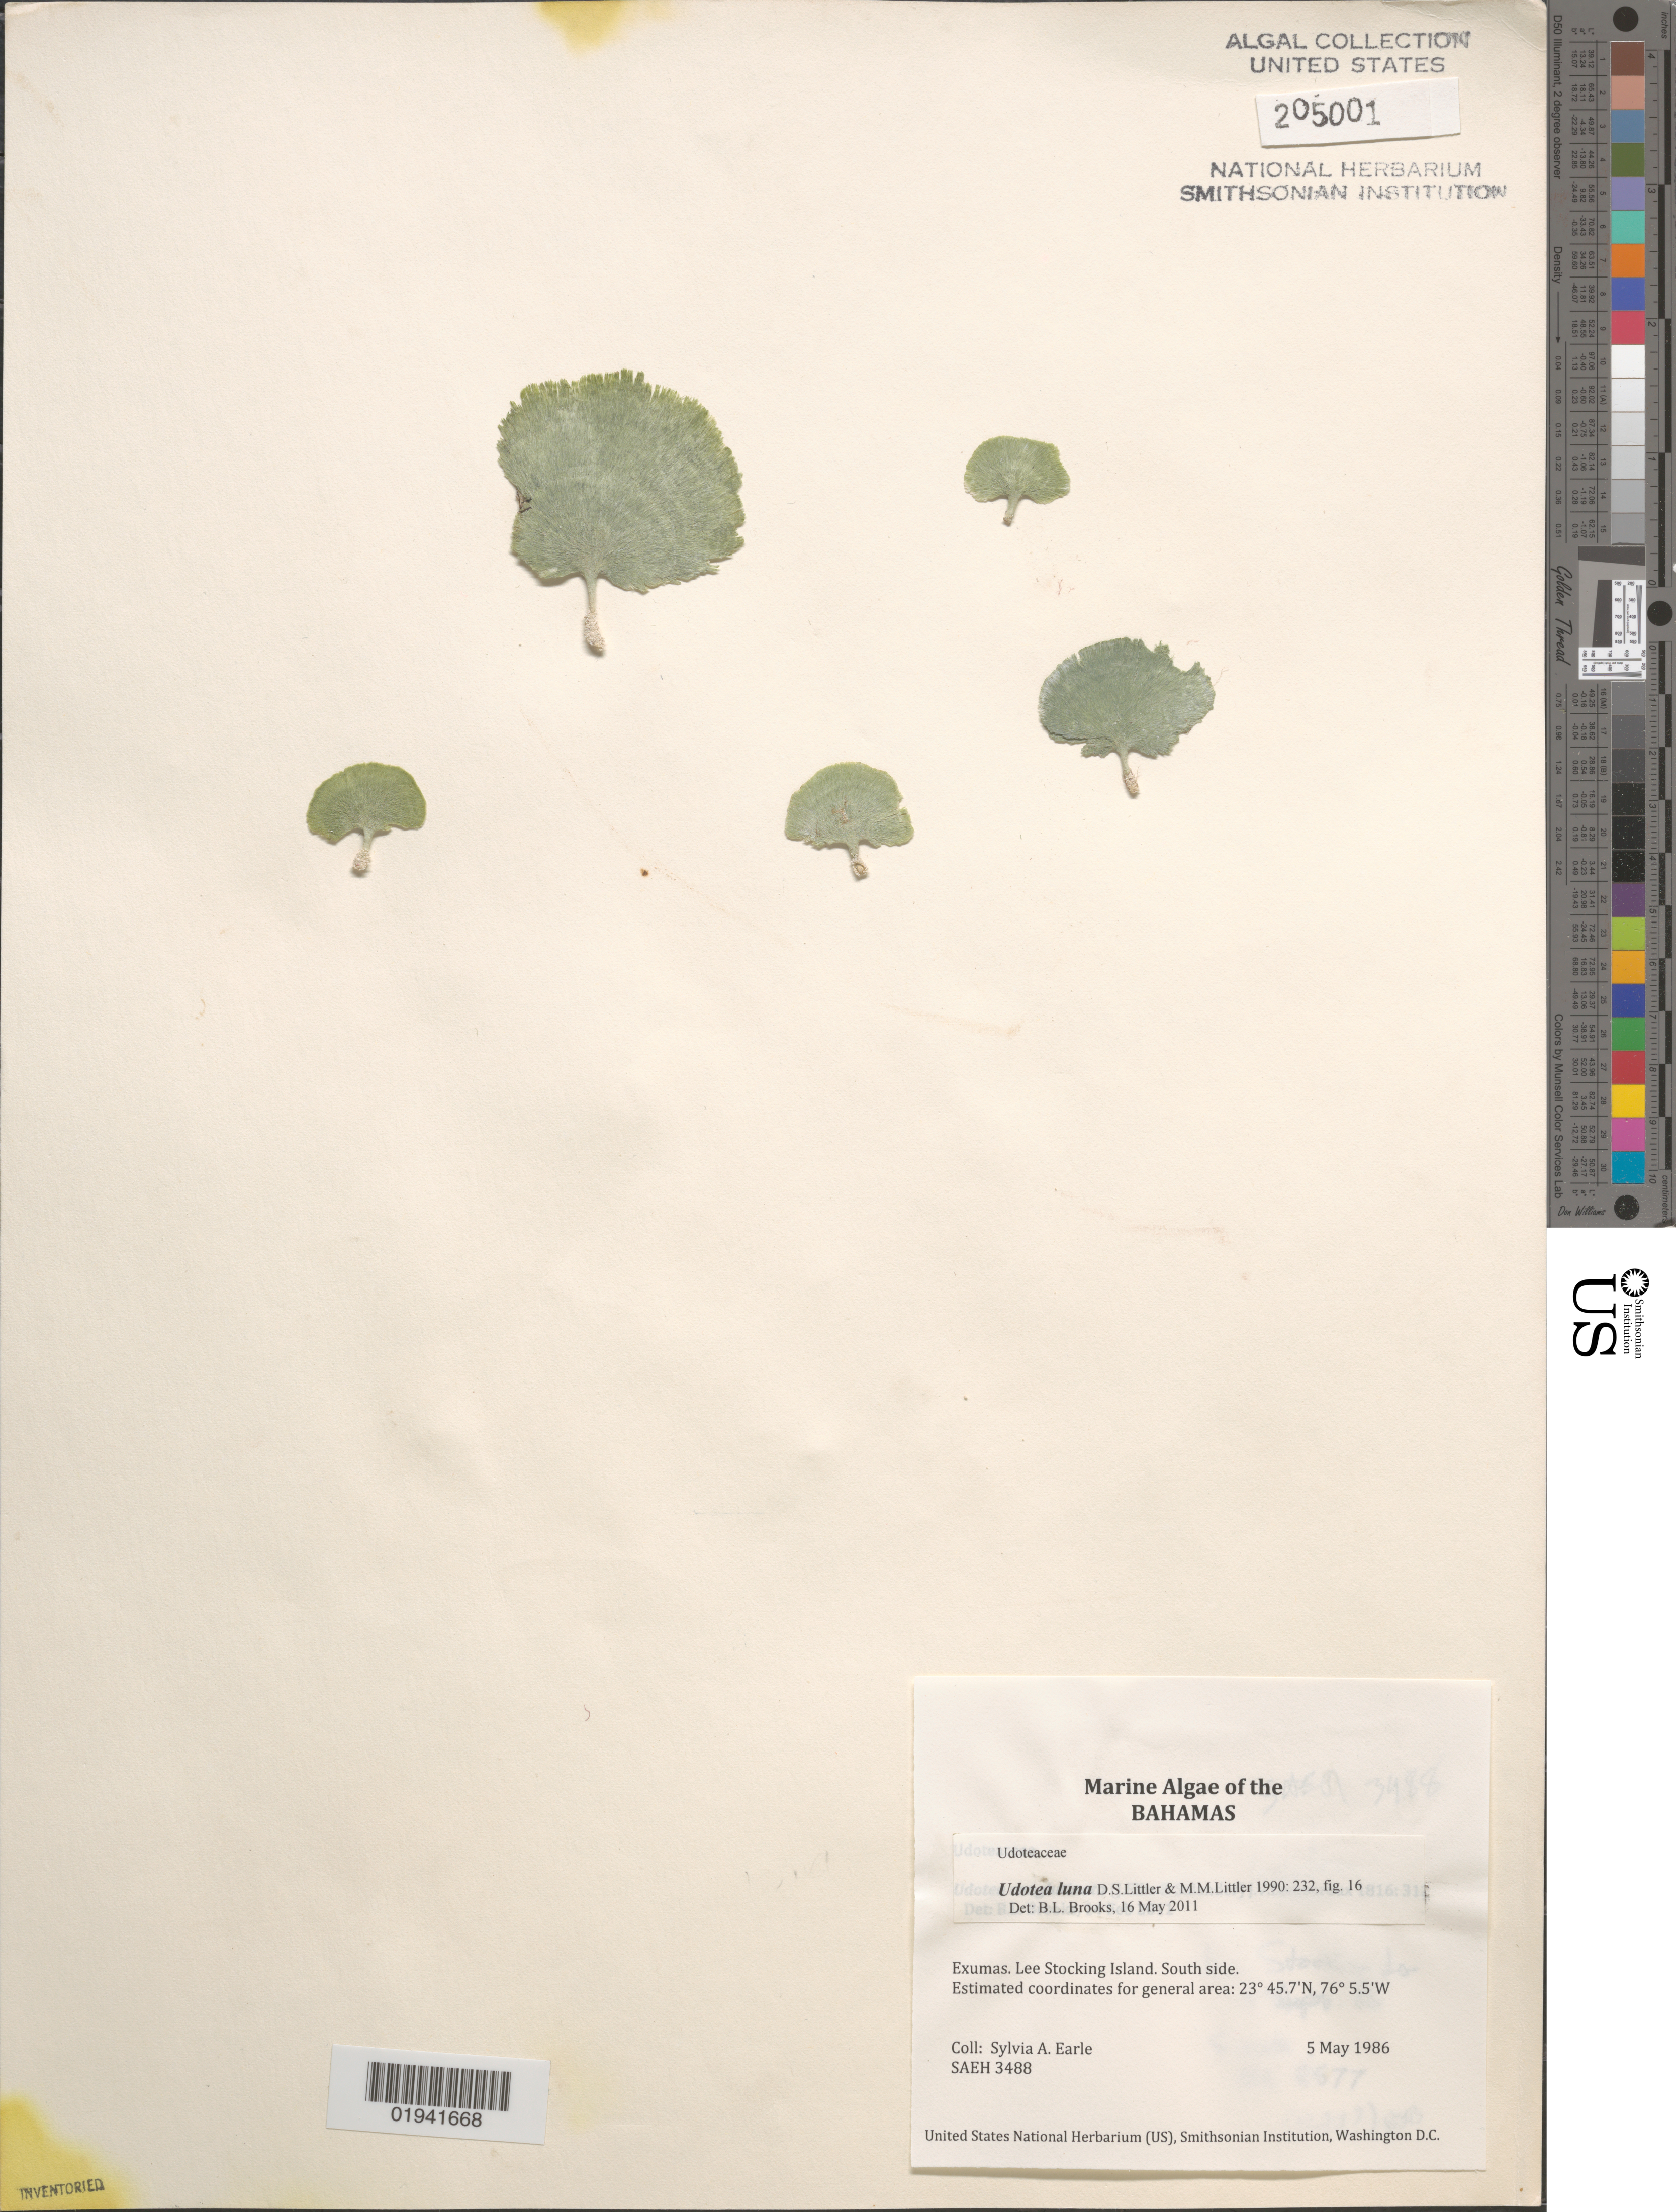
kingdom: Plantae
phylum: Chlorophyta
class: Ulvophyceae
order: Bryopsidales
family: Udoteaceae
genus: Udotea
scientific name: Udotea luna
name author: D.S. Littler & Littler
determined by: Brooks, B. L., (BOT), Smithsonian Institution - National Museum of Natural History (UNITED STATES)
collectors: S. A. Earle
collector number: SAEH 3488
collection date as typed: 05 May 1986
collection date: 1986-05-05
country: Bahamas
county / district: Exuma District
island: Lee Stocking Island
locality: South side of island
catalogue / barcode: US 205001